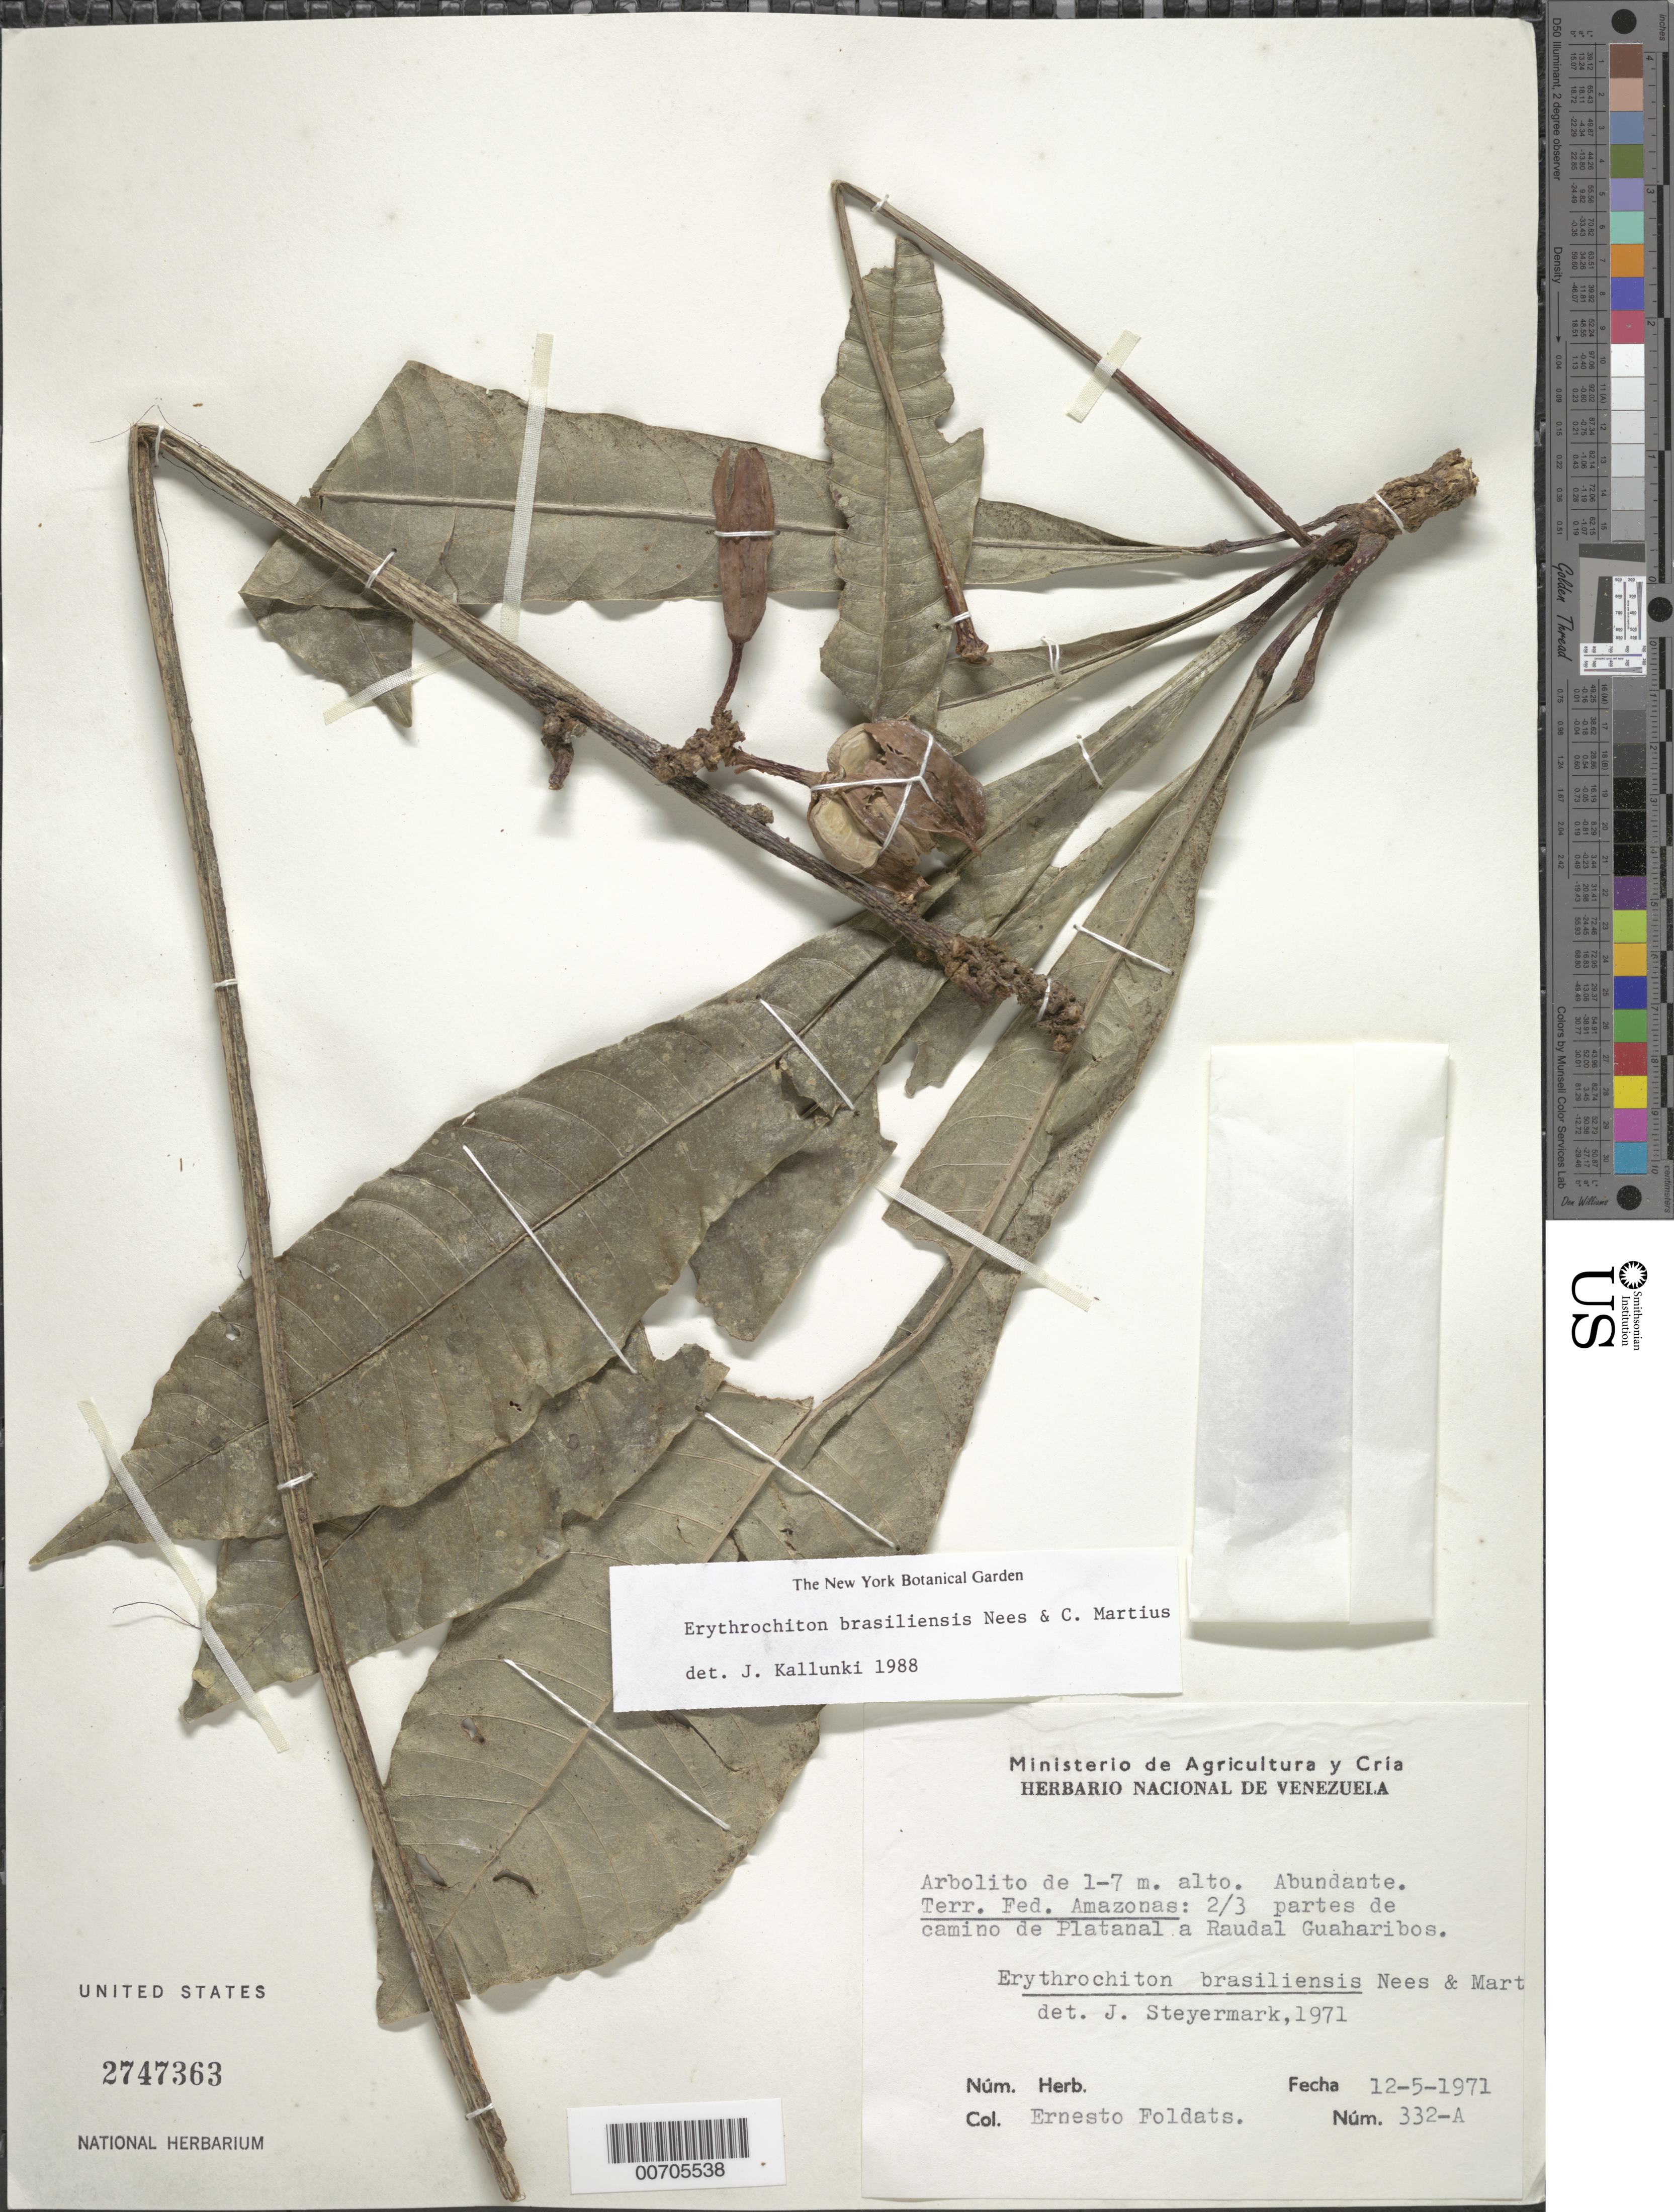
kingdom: Plantae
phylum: Tracheophyta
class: Magnoliopsida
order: Sapindales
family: Rutaceae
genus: Erythrochiton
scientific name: Erythrochiton brasiliensis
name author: Nees & Mart.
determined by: Kallunki, Jacquelyn A.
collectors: E. Foldats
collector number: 332 A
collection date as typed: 12-May-71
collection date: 1971-05-12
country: Venezuela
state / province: Amazonas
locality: Río Orinoco, between platanal and Raudal Guaharibos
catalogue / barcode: US 2747363